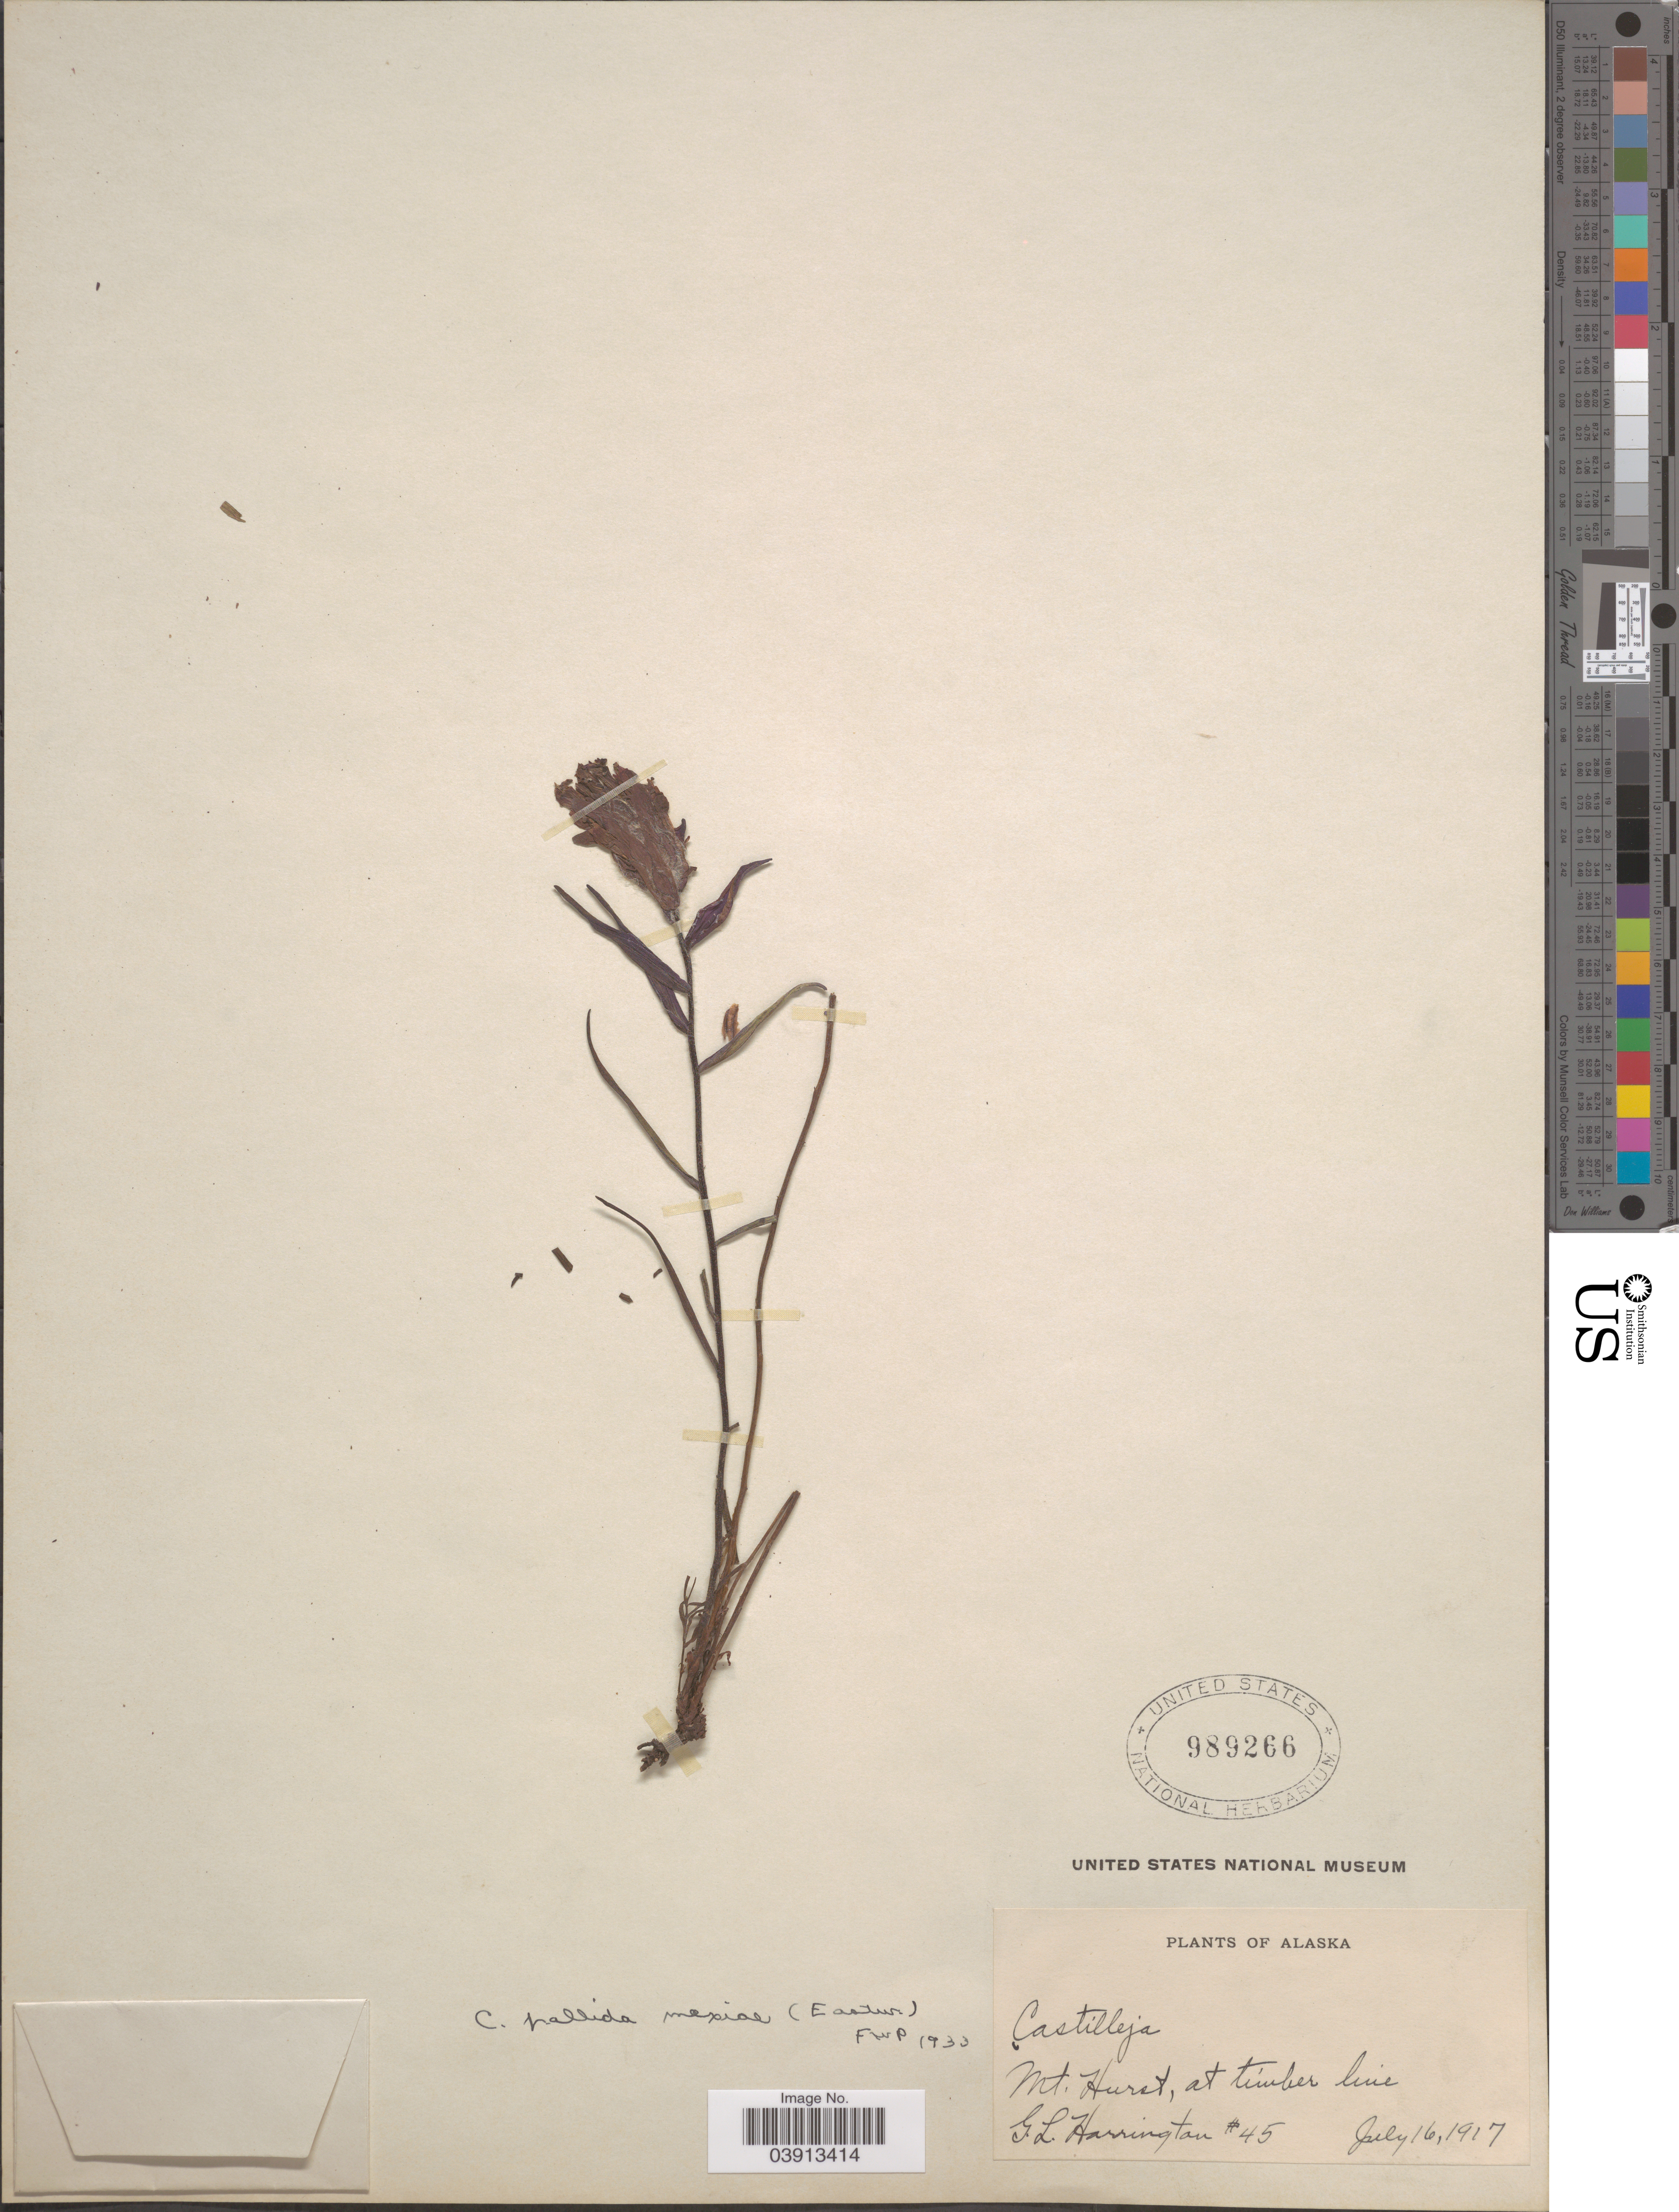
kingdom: Plantae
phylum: Tracheophyta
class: Magnoliopsida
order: Lamiales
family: Orobanchaceae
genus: Castilleja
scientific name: Castilleja pallida subsp. mexiae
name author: Pennell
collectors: G. Harrington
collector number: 45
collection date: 1917-07-16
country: United States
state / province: Alaska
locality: Mt. Hurst, at timber line.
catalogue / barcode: US 989266